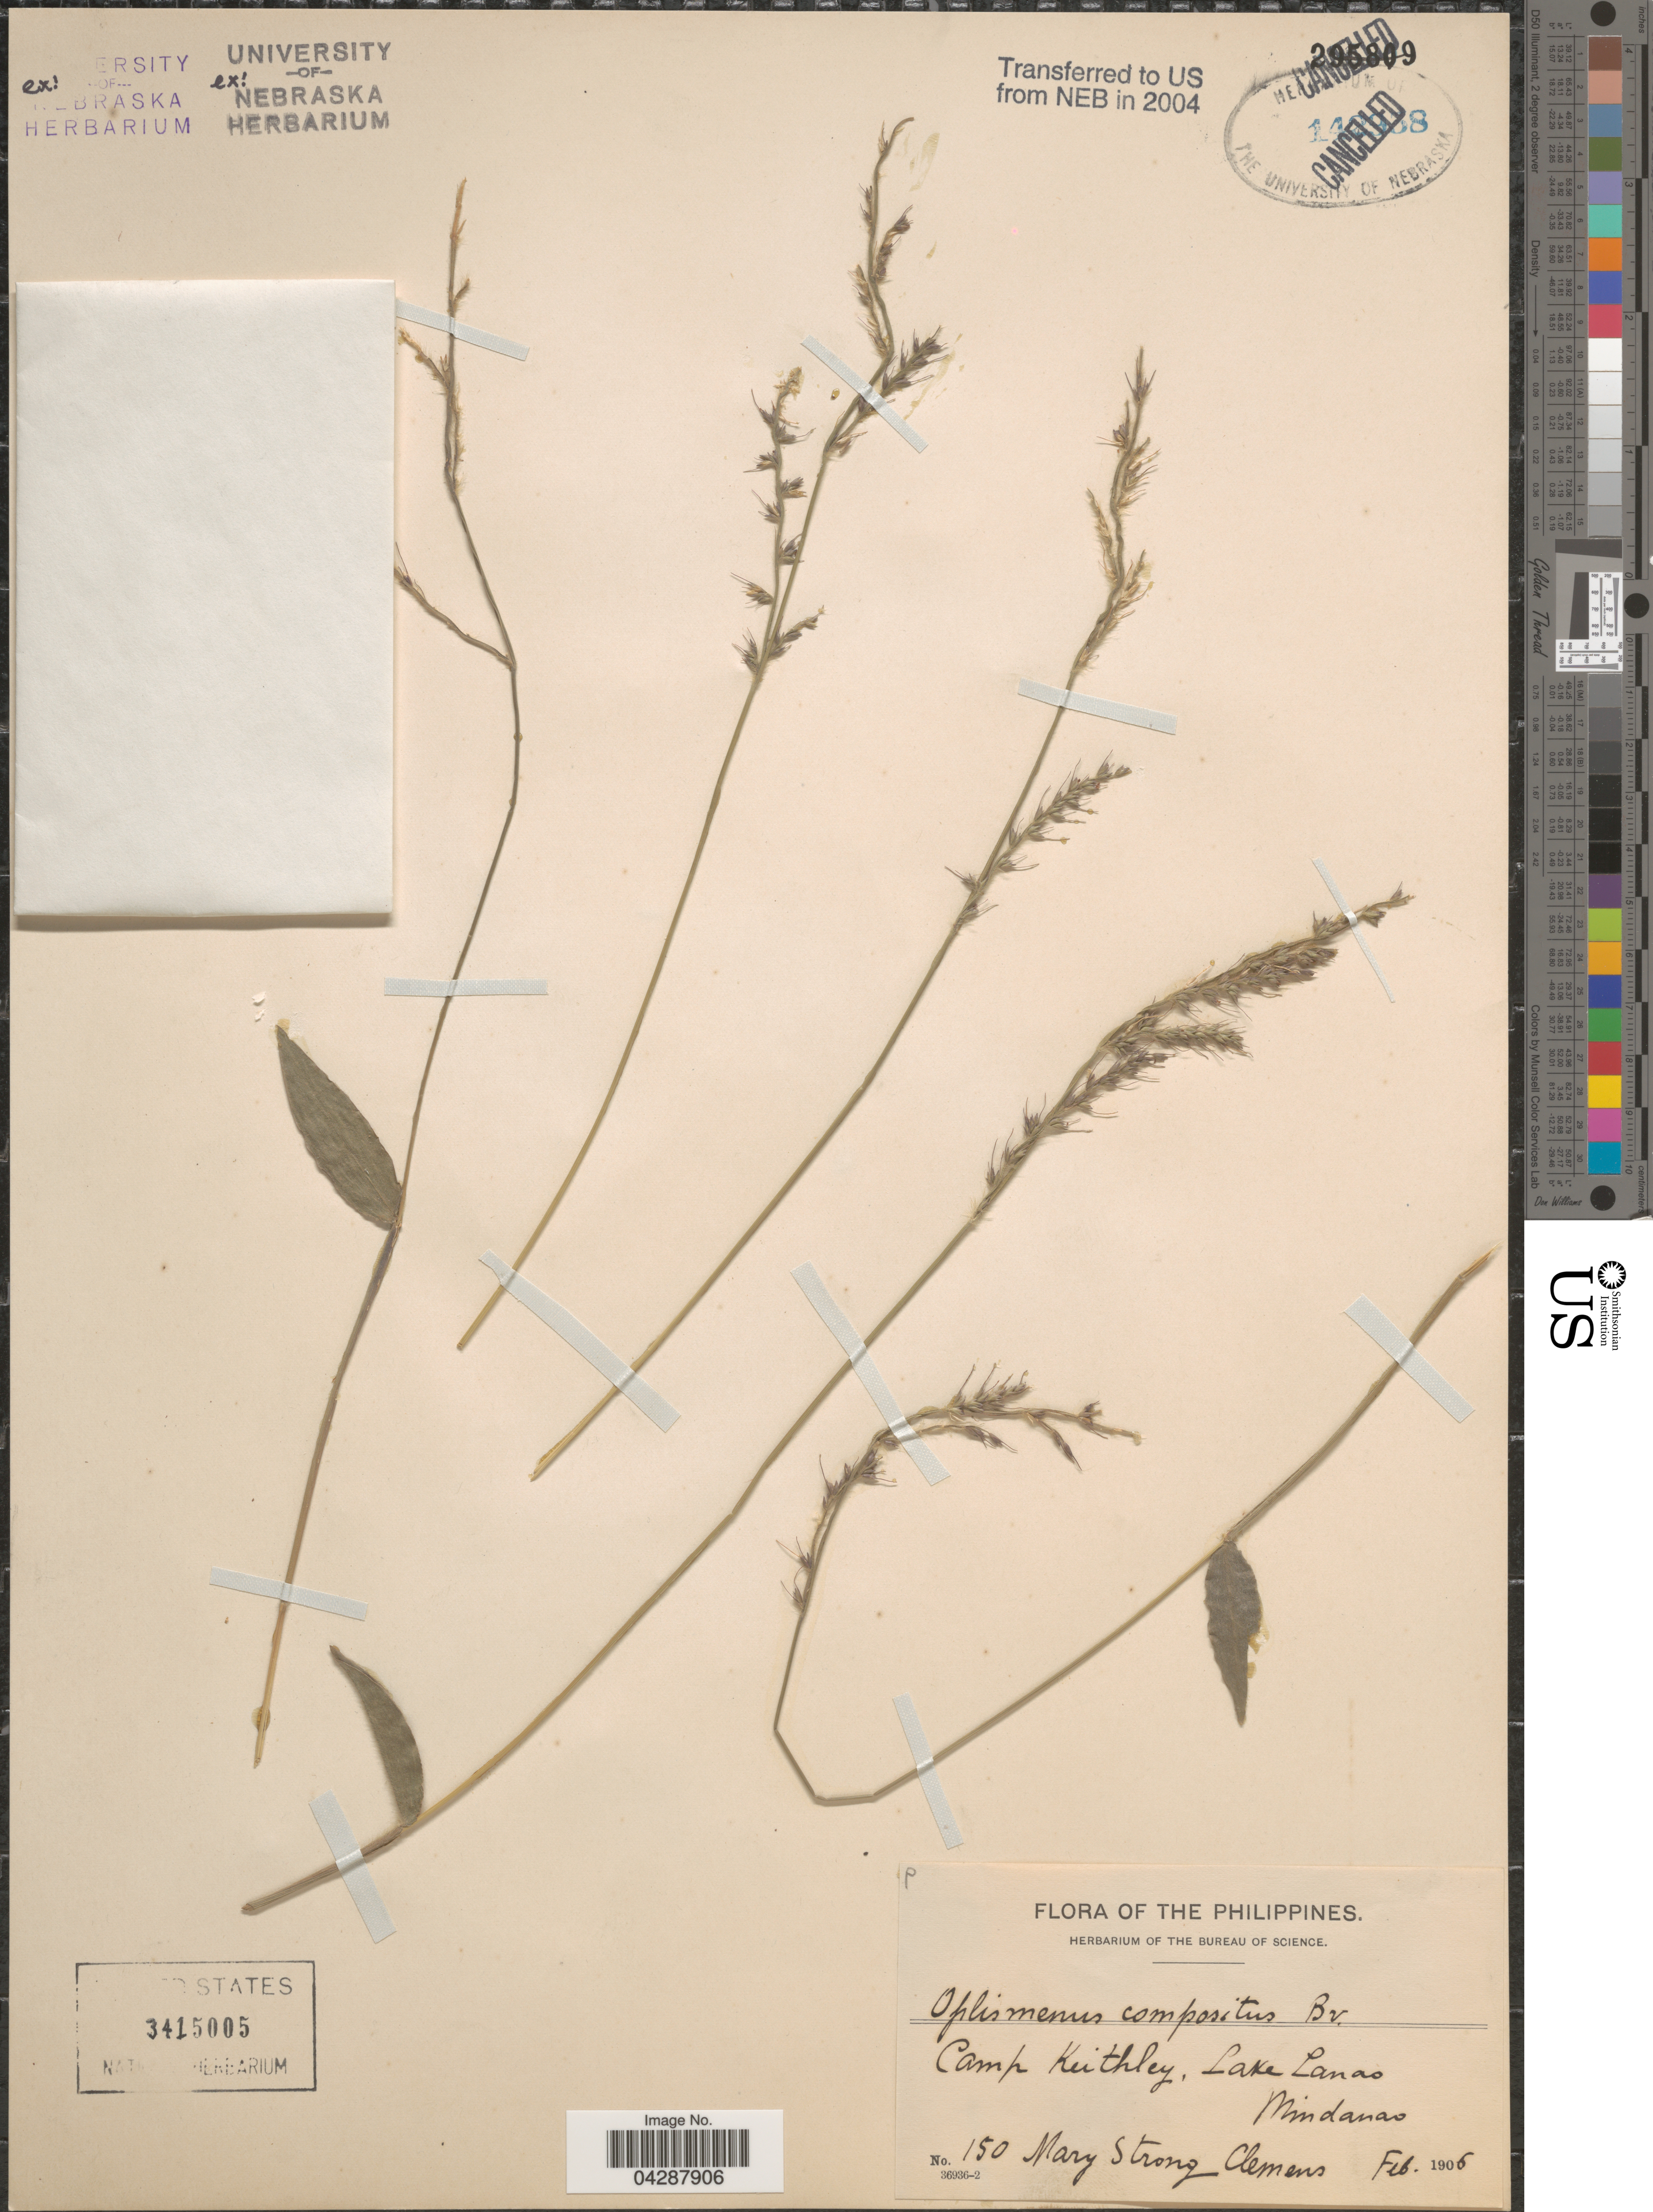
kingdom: Plantae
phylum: Tracheophyta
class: Liliopsida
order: Poales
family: Poaceae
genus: Oplismenus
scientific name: Oplismenus compositus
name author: (L.) P. Beauv.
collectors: M. S. Clemens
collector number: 150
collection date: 1906-02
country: Philippines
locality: Camp Keithley, Lake Lanao. Mindanao.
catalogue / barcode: US 3415005